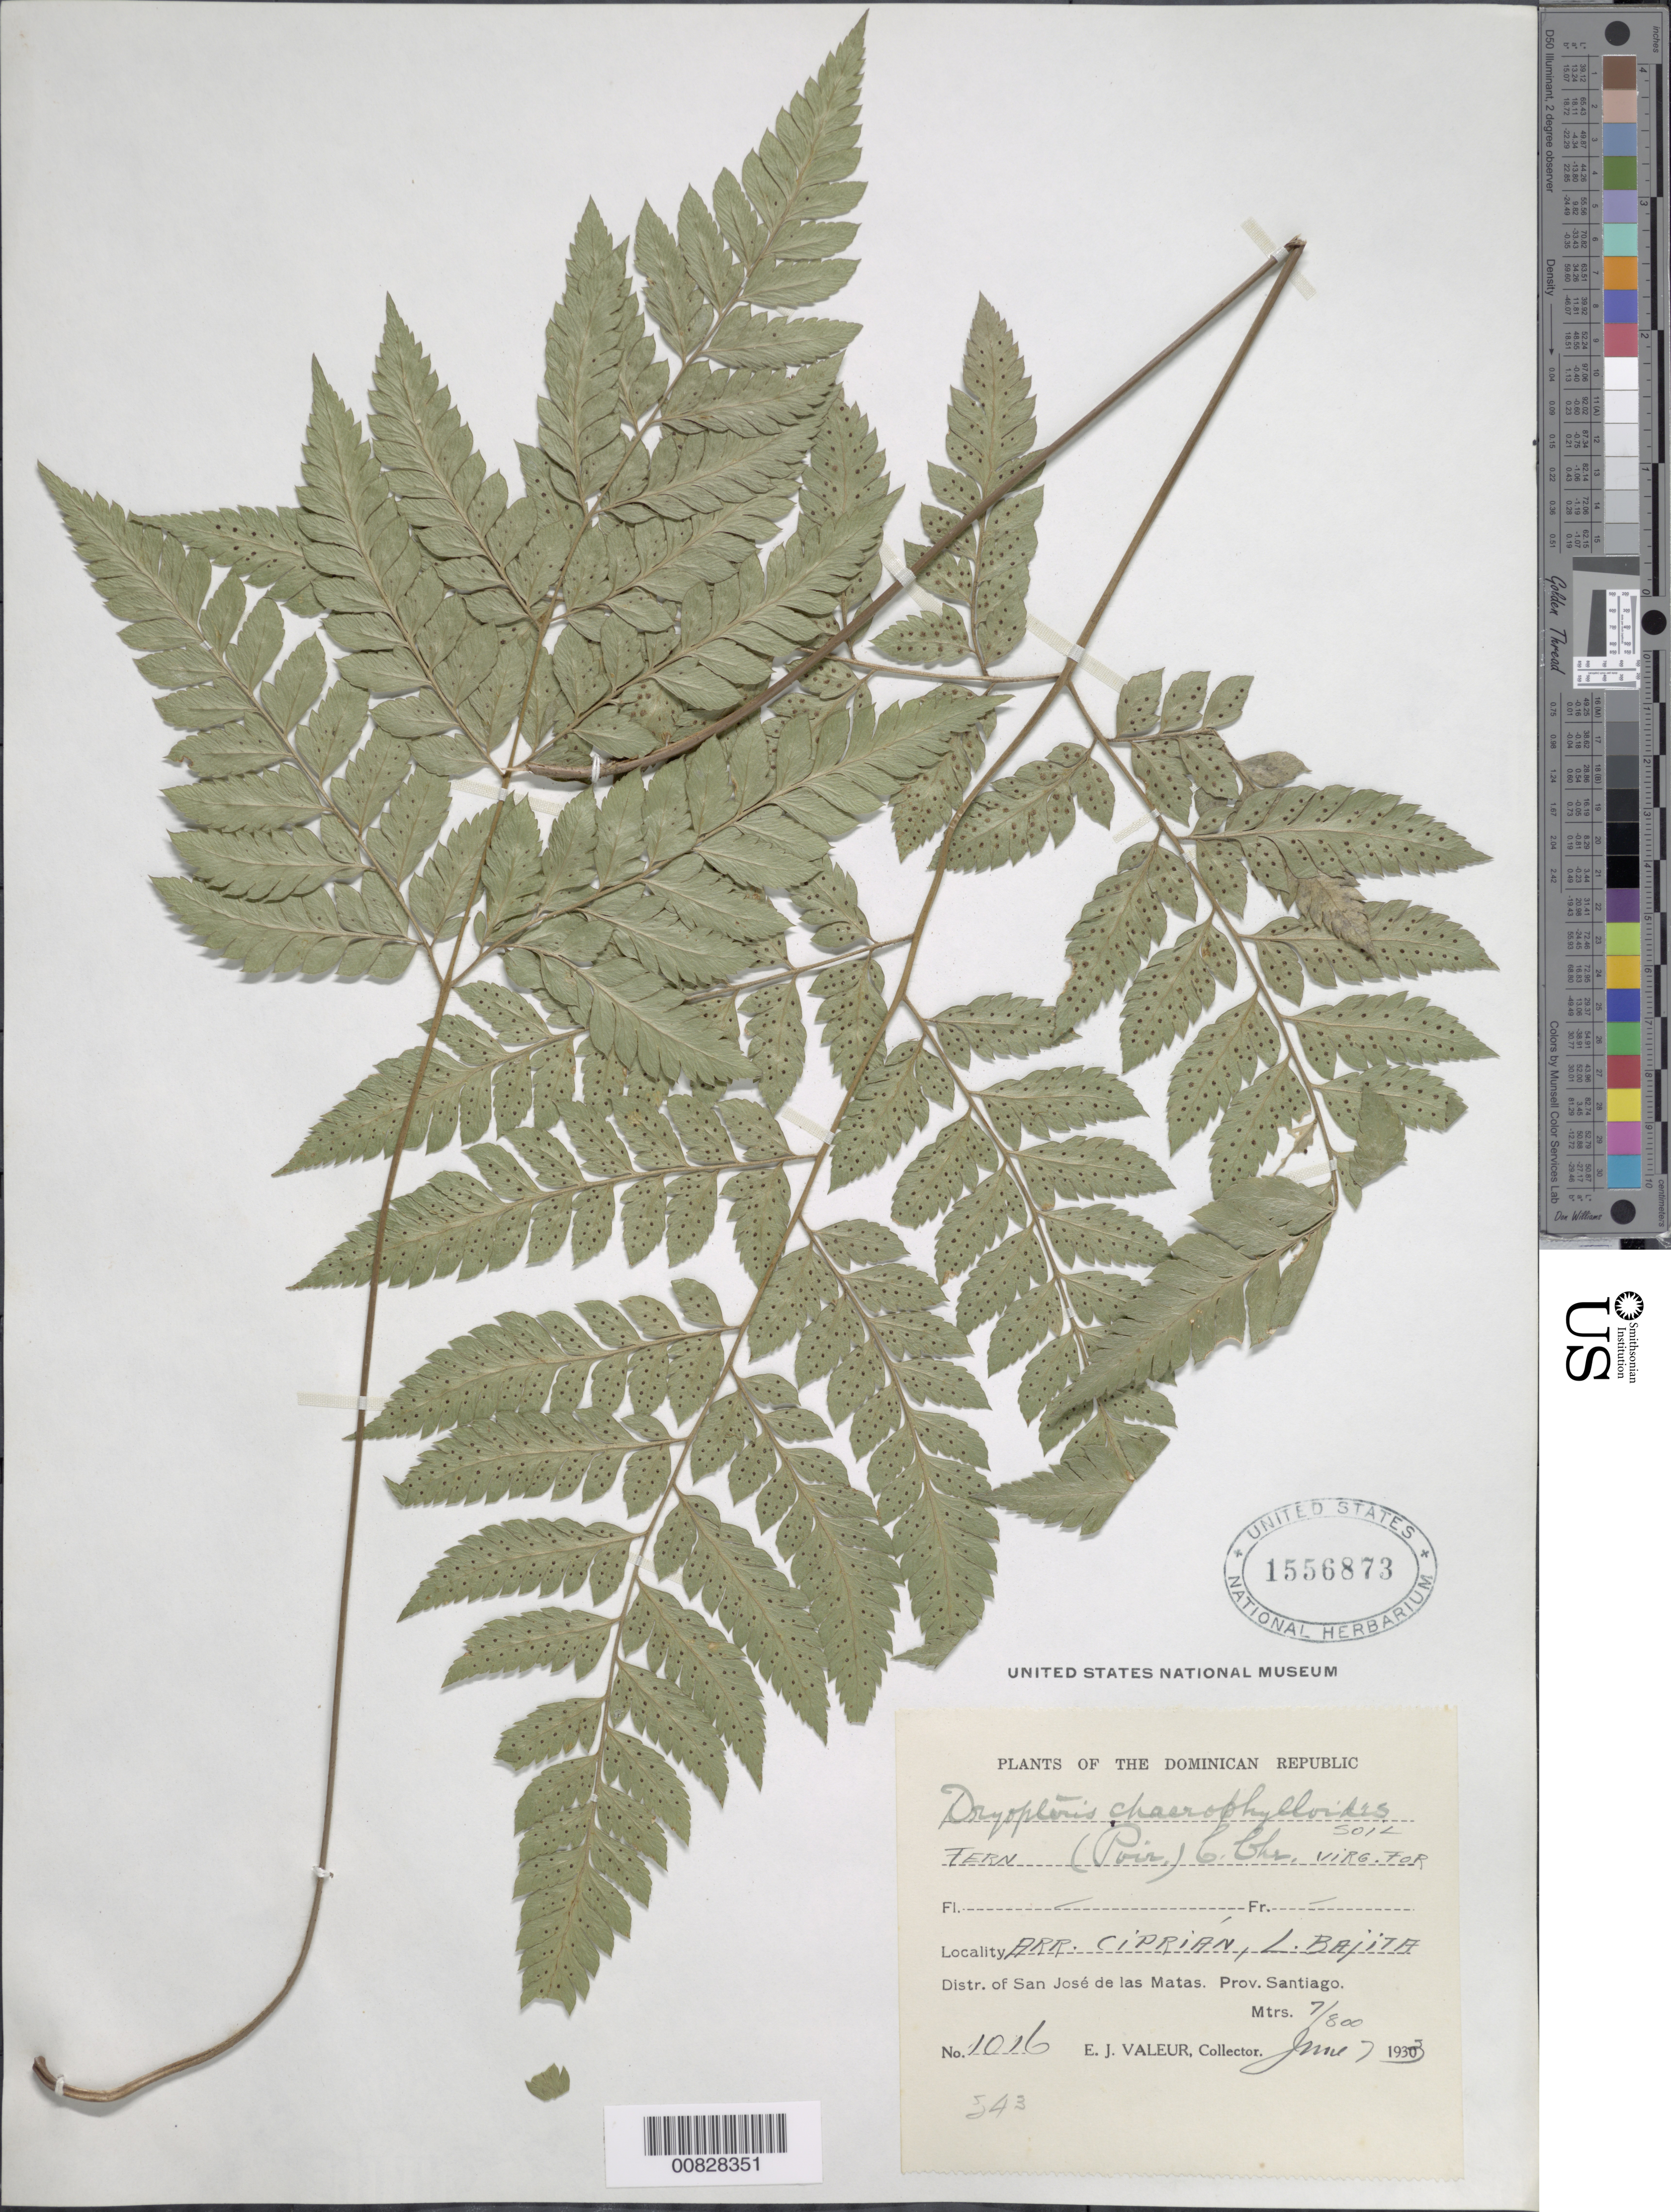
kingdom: Plantae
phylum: Tracheophyta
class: Polypodiopsida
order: Polypodiales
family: Dryopteridaceae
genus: Polystichopsis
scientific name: Polystichopsis chaerophylloides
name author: (Poir.) C.V. Morton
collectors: E. Valeur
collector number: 1016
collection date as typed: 07 Jun 1930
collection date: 1930-06-07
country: Dominican Republic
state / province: Santiago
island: Hispaniola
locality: Dist. San José de las Matas, Arr. Ciprián, L. Bajita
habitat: Virgin forest, on soil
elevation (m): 700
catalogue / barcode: US 1556873